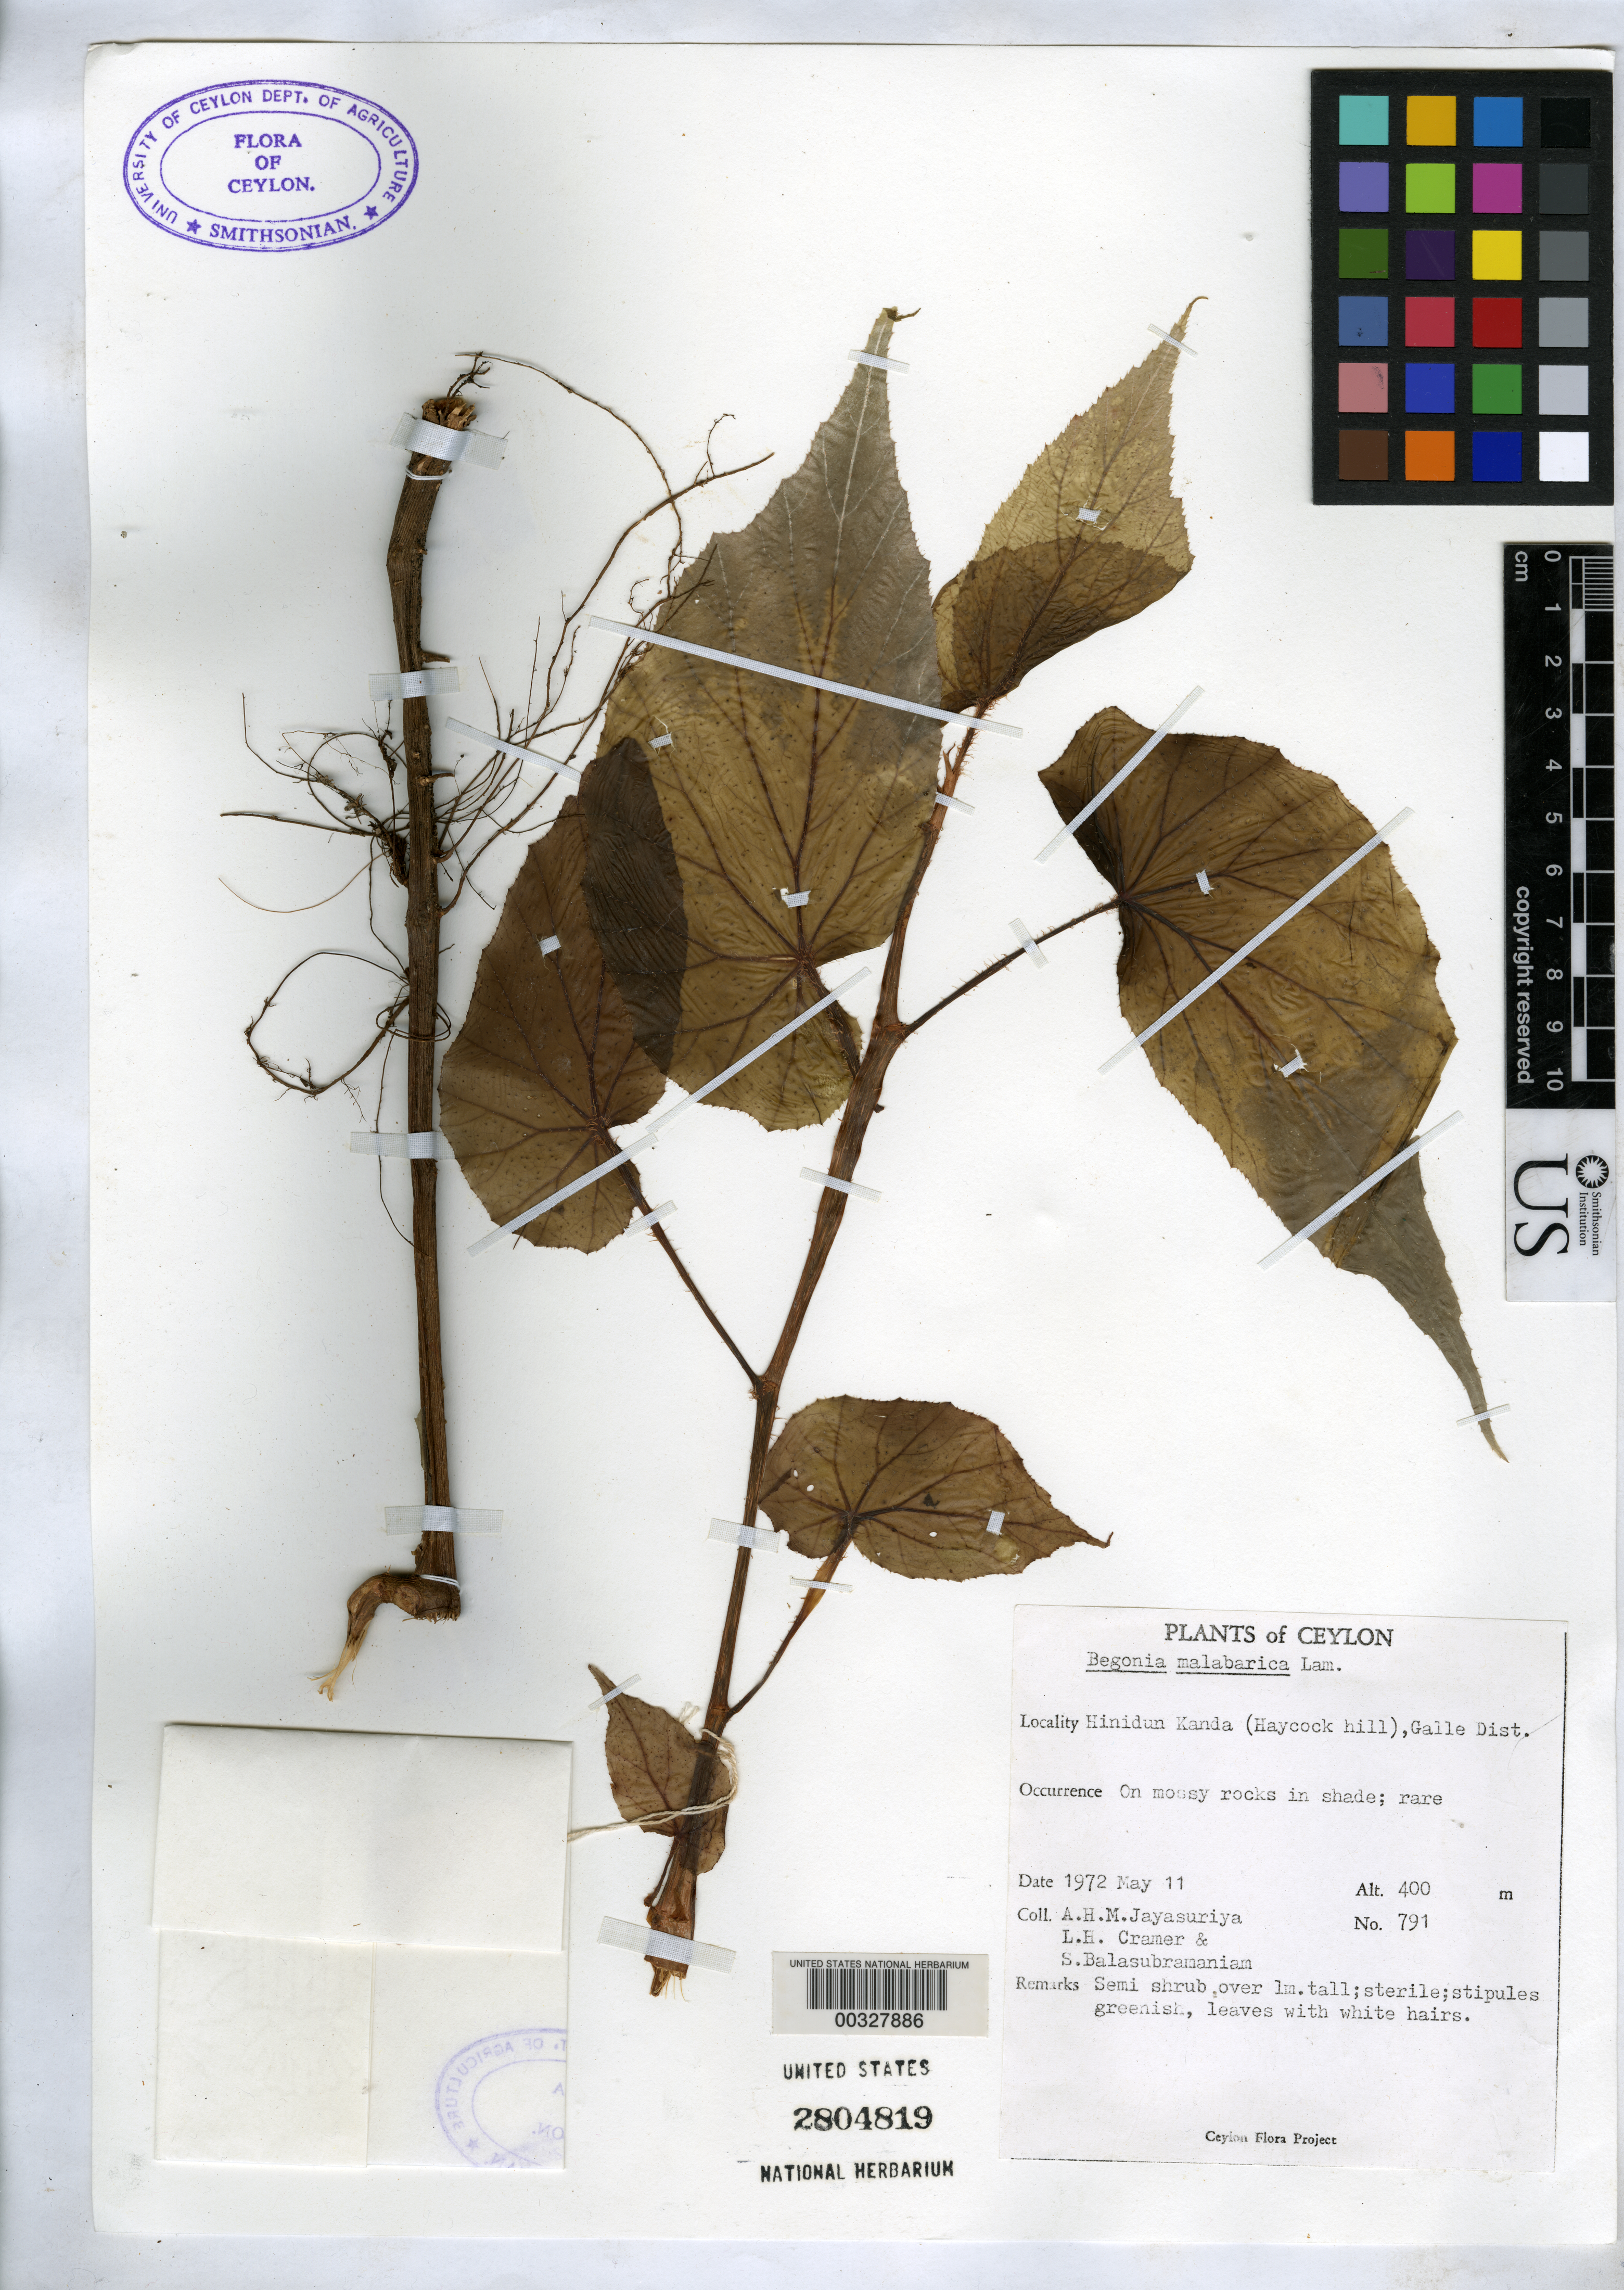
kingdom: Plantae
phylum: Tracheophyta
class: Magnoliopsida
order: Cucurbitales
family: Begoniaceae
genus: Begonia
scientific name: Begonia malabarica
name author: Lam.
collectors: A. H. Jayasuriya, L. H. Cramer & S. Balasubramaniam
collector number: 791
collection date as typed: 11 May 1972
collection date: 1972-05-11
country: Sri Lanka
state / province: Southern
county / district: Galle Dist.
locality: Hinidum kanda (haycock hill)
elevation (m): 400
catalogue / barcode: US 2804819